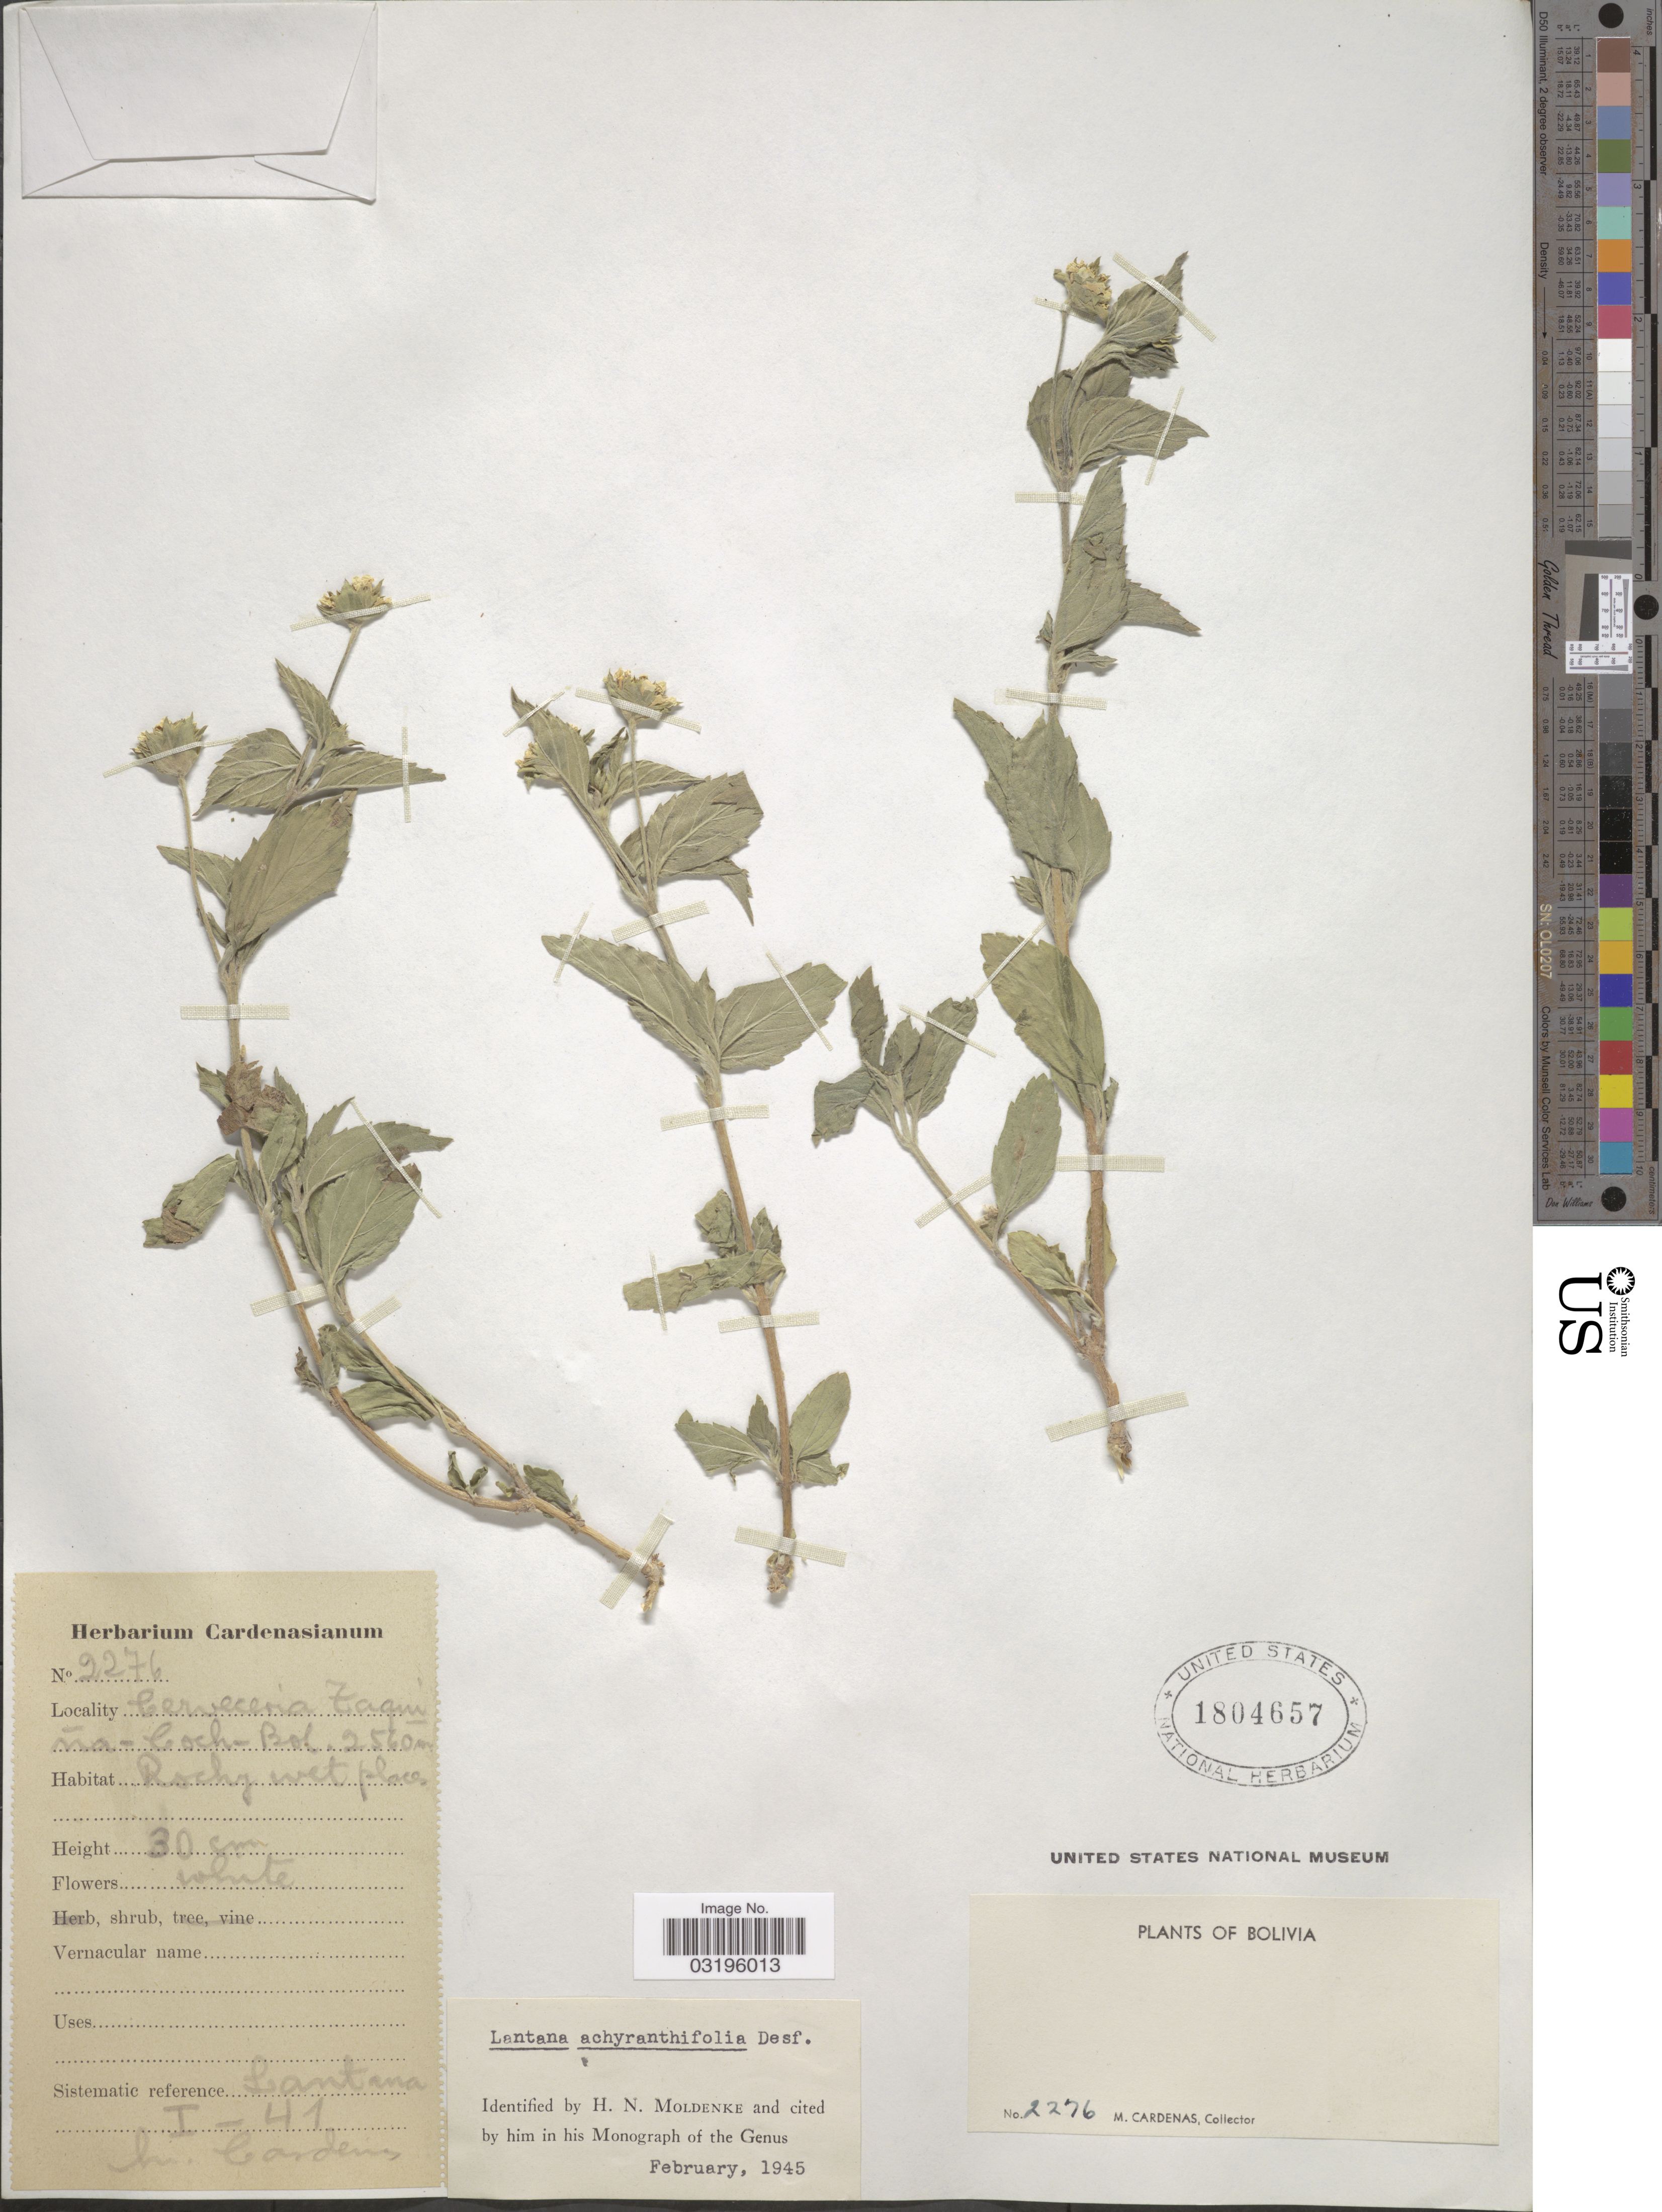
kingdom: Plantae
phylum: Tracheophyta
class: Magnoliopsida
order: Lamiales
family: Verbenaceae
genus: Lantana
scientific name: Lantana achyranthifolia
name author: Desf.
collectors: M. Cárdenas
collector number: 2276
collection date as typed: Transcribed d/m/y: /1/41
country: Bolivia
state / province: Cochabamba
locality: Cerveceria taquina.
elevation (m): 2560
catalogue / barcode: US 1804657